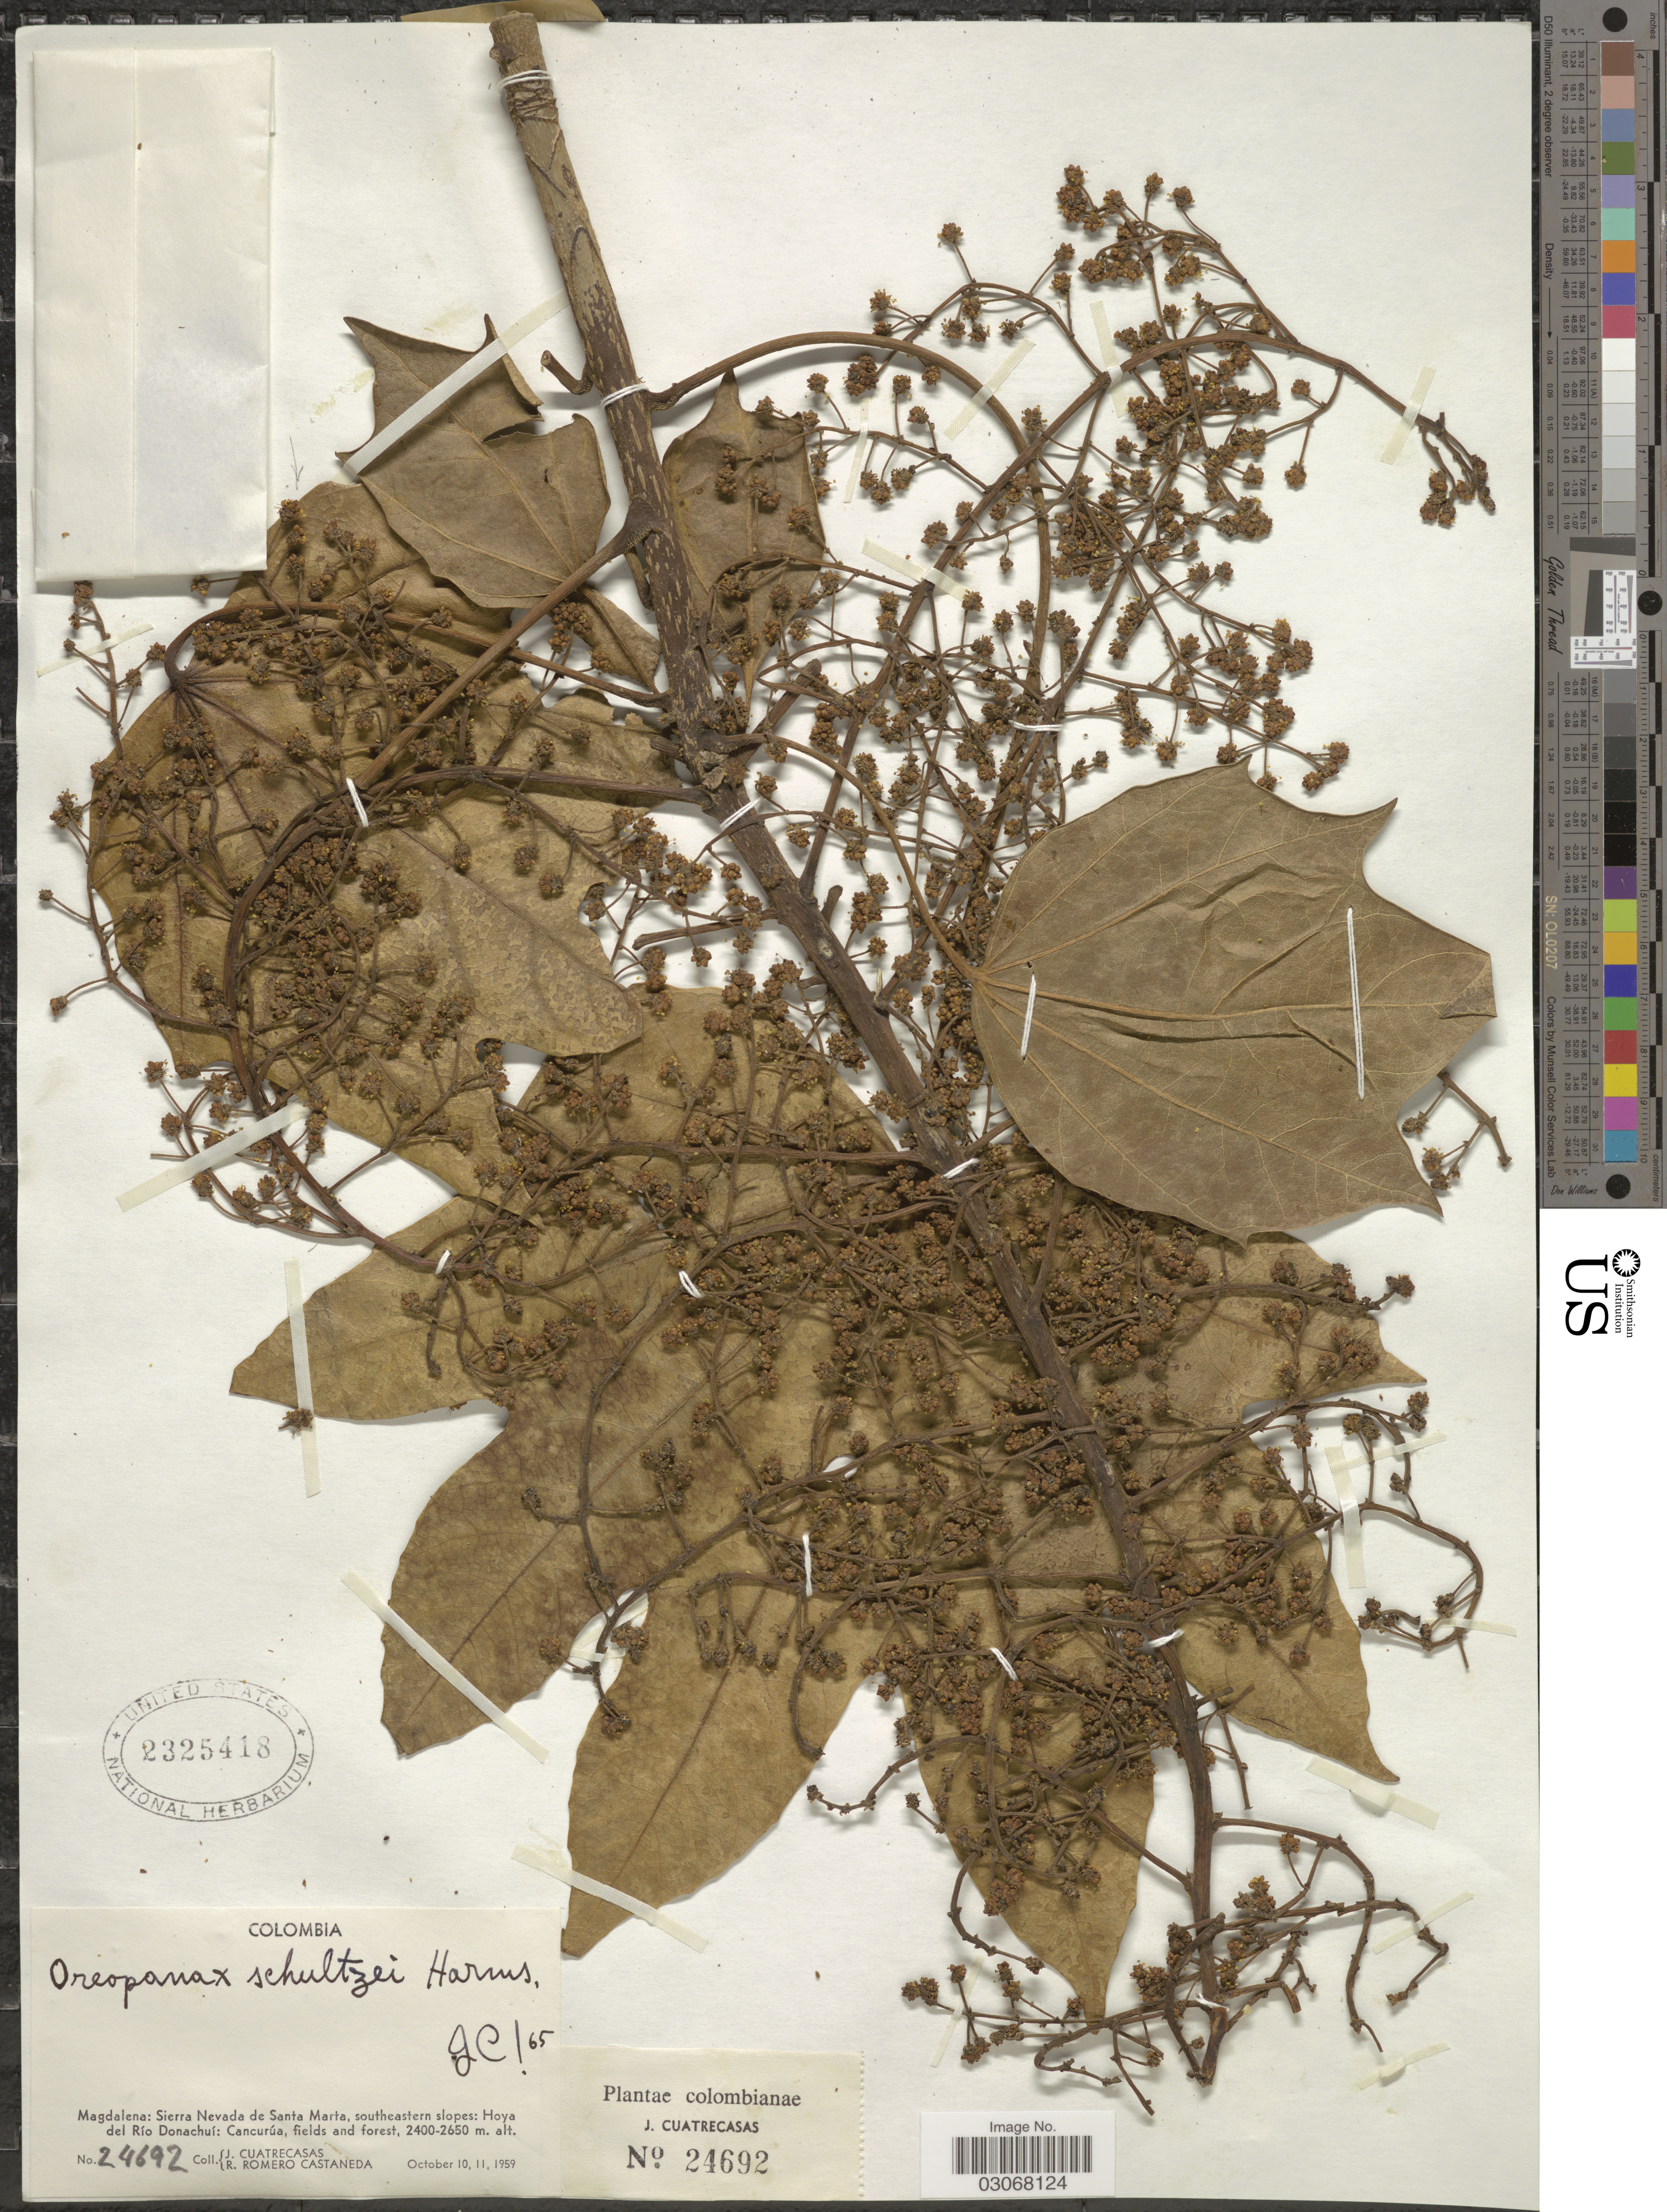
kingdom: Plantae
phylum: Tracheophyta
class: Magnoliopsida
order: Apiales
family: Araliaceae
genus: Oreopanax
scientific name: Oreopanax schultzei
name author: Harms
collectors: J. Cuatrecasas & R. Romero Castañeda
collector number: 24692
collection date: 1959-10-10/1959-10-11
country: Colombia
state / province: Magdalena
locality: Magdalena: Sierra Nevada de Santa Marta, southeastern slopes: Hoya del Río Donachuí: Cancurúa, fields and forest.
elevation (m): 2400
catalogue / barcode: US 2325418